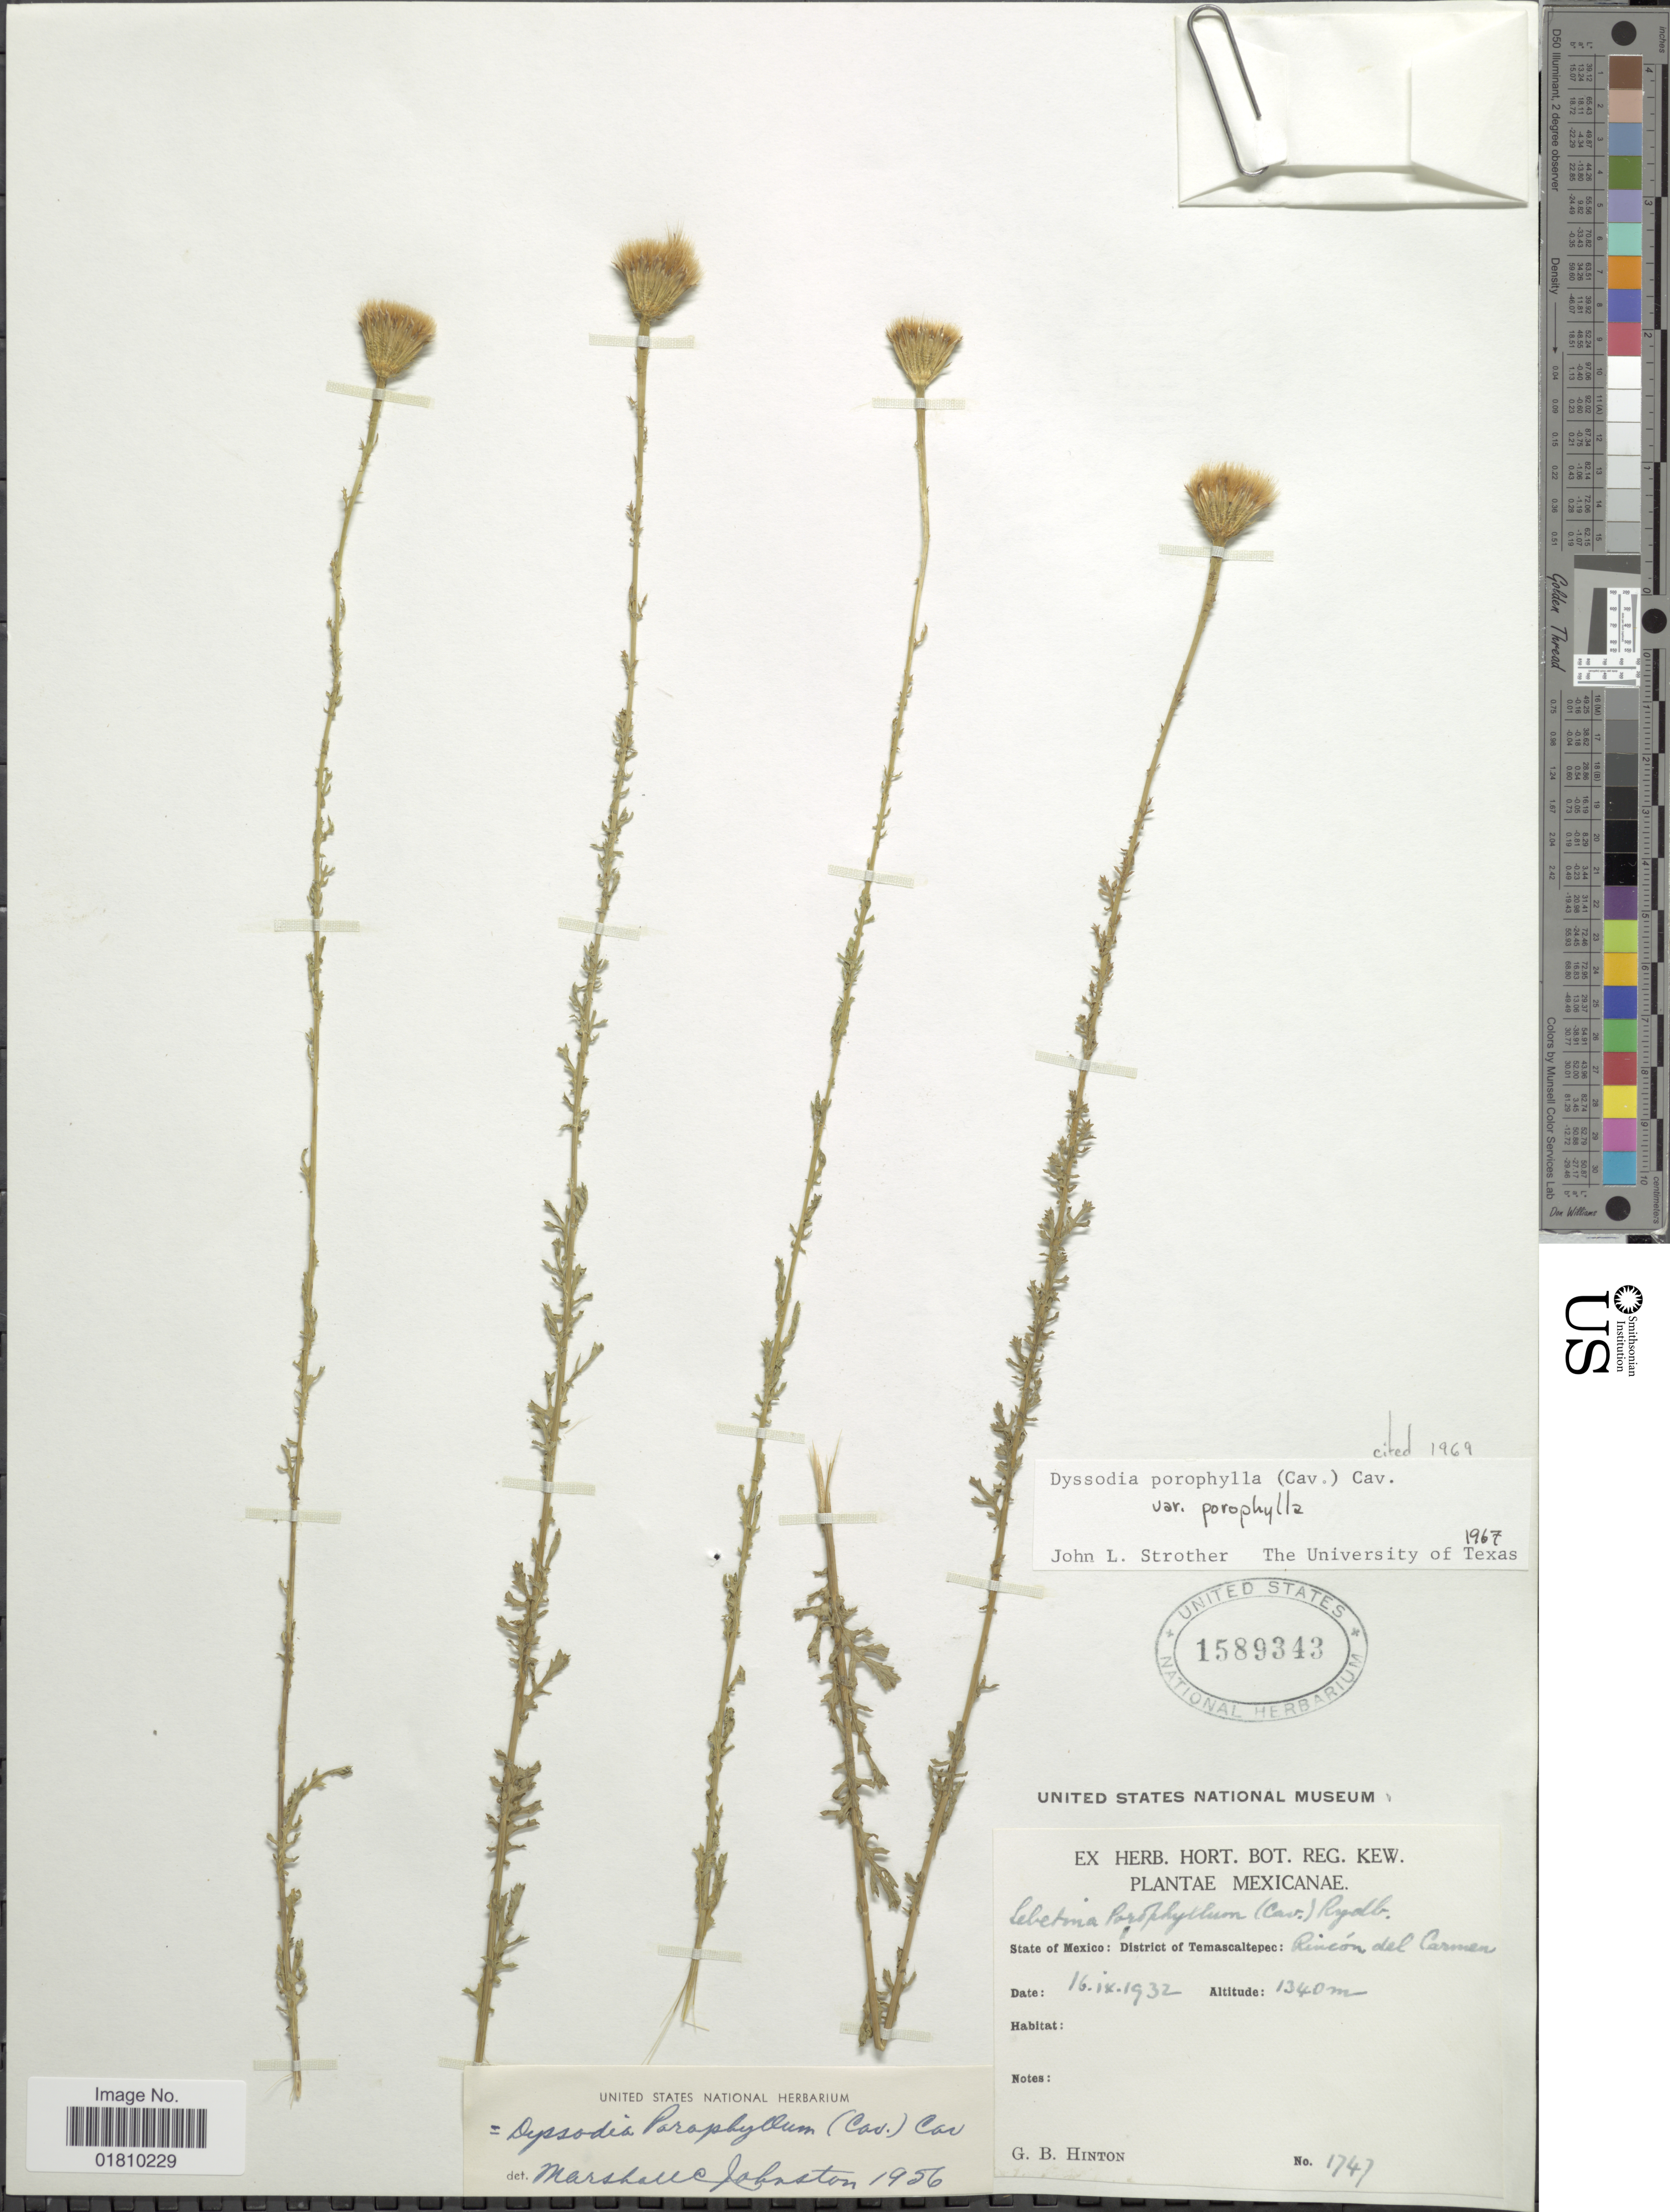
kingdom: Plantae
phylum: Tracheophyta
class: Magnoliopsida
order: Asterales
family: Asteraceae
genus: Adenophyllum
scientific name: Adenophyllum porophyllum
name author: (Cav.) Hemsl.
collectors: G. B. Hinton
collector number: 1747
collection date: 1932-09-16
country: Mexico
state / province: México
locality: District of Temascaltepec: Rincón del Carmen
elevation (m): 1340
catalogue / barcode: US 1589343